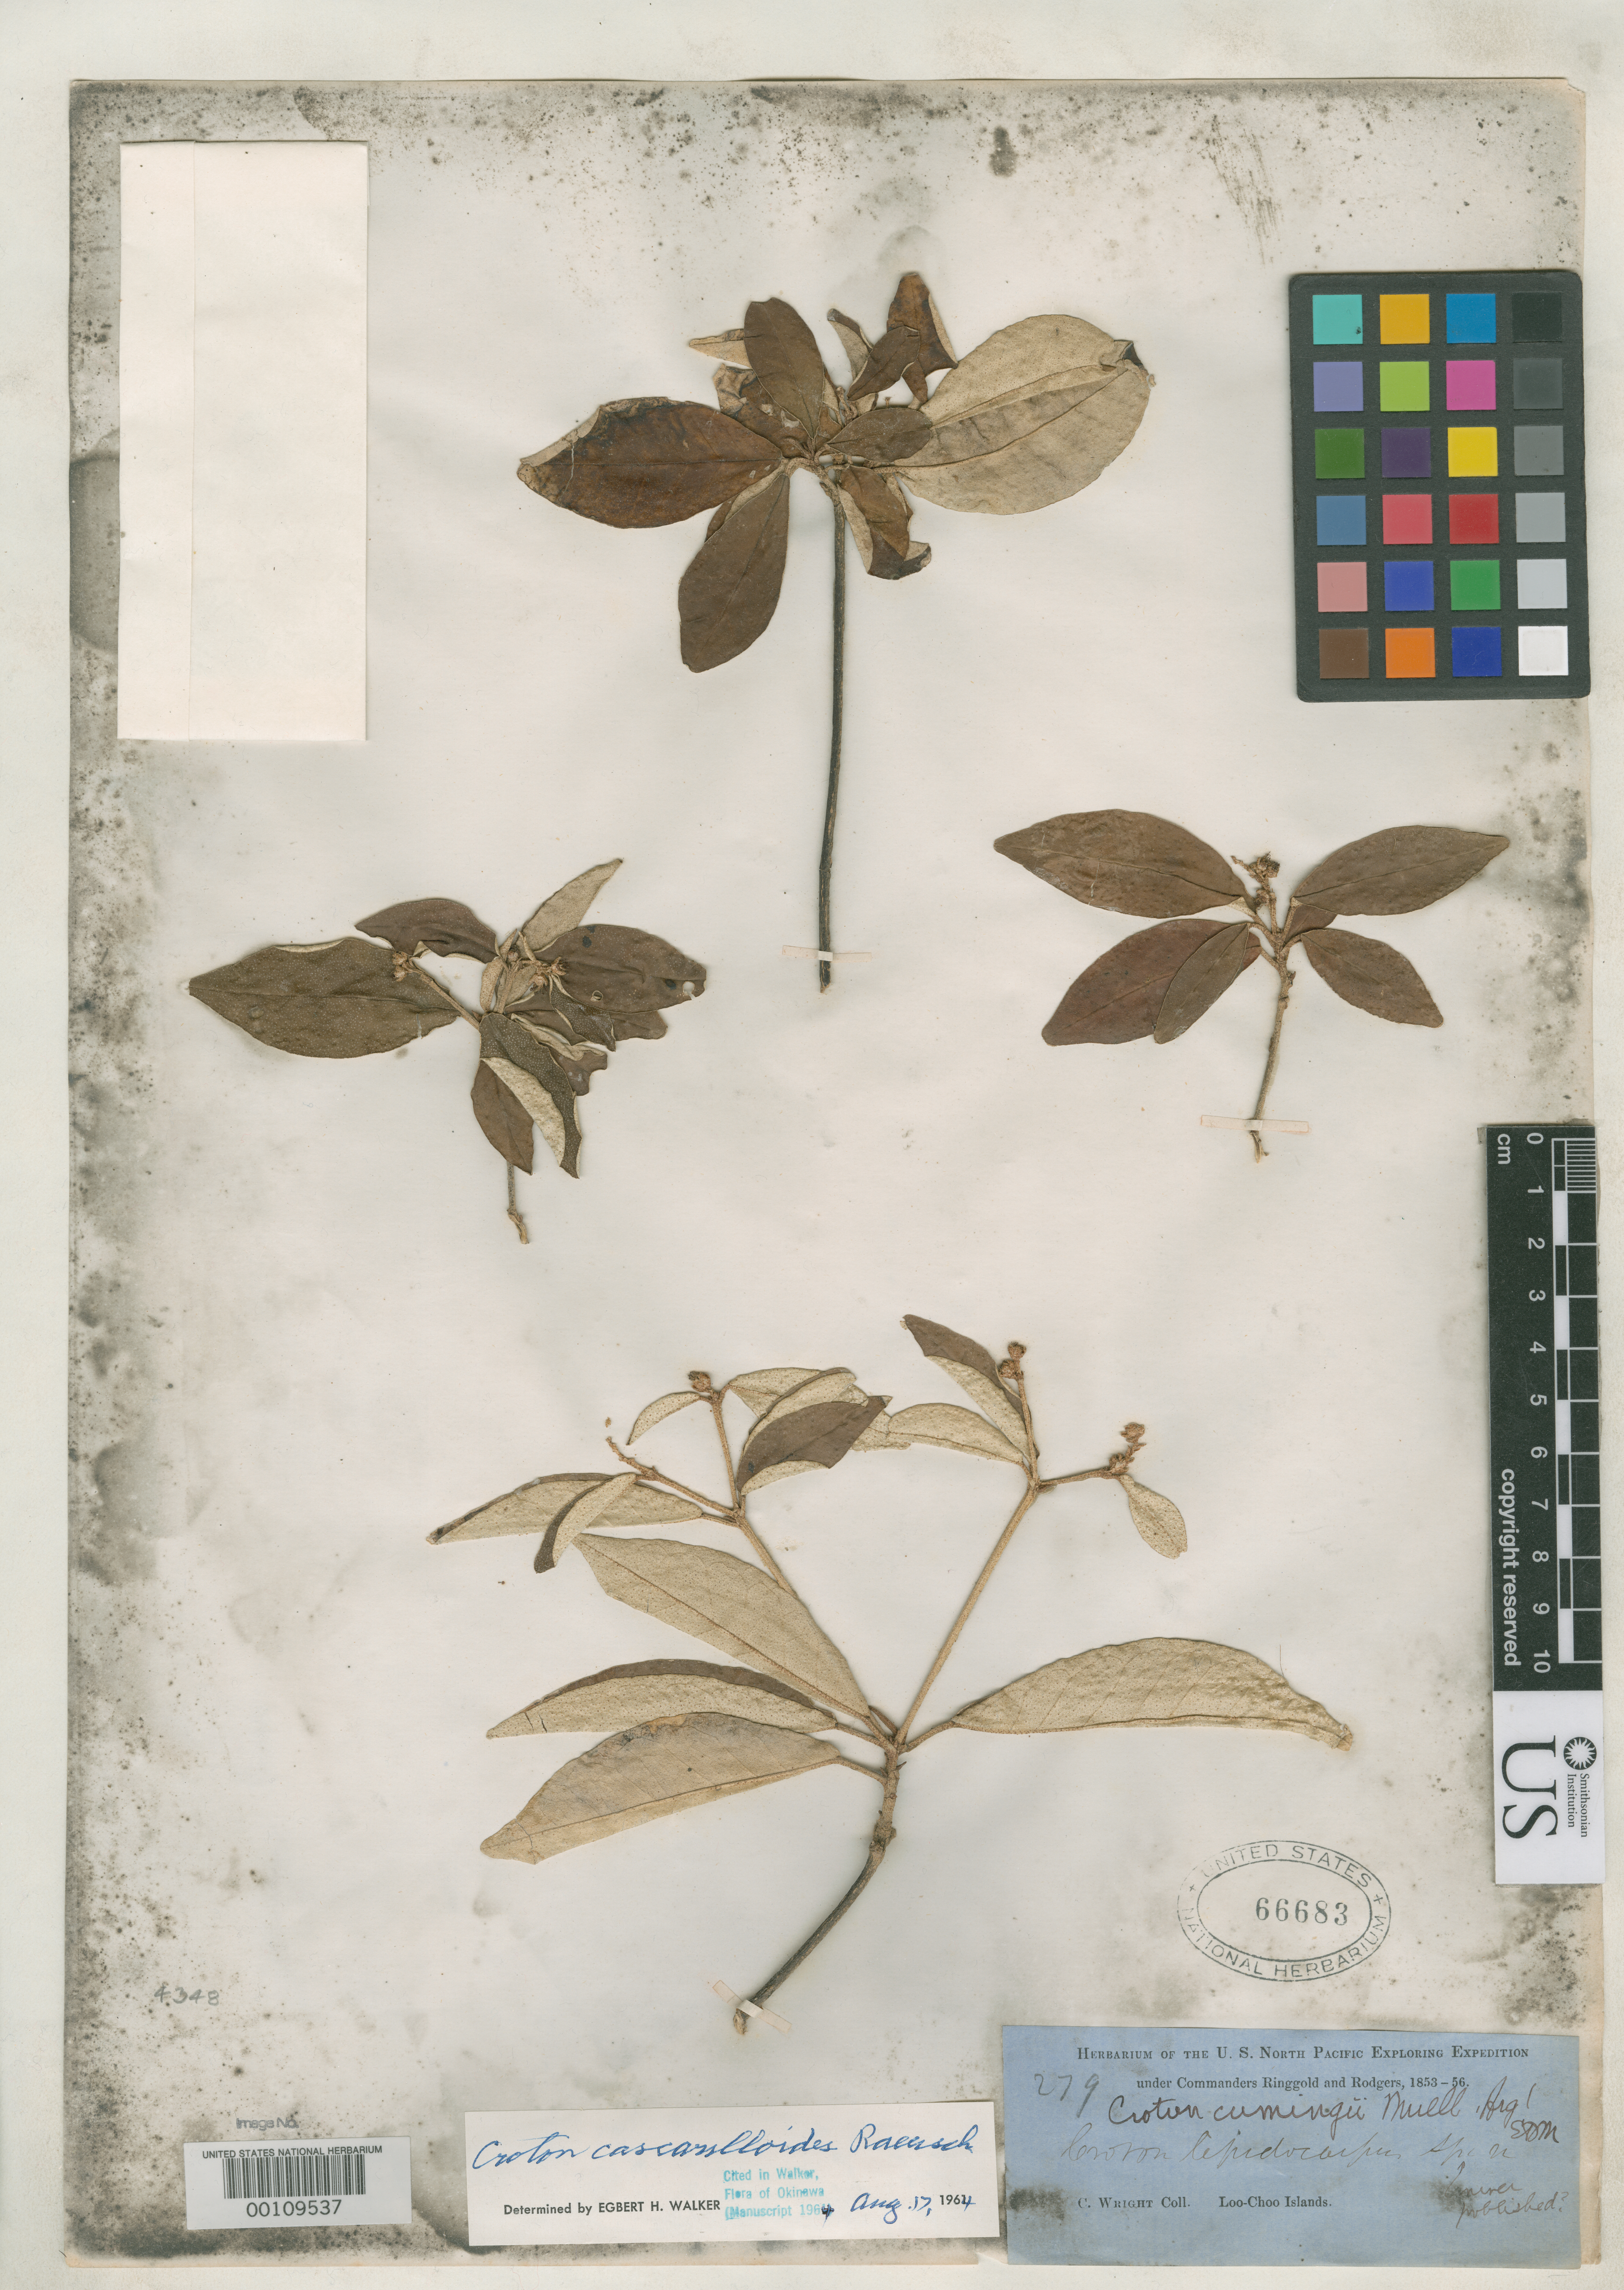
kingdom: Plantae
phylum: Tracheophyta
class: Magnoliopsida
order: Malpighiales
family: Euphorbiaceae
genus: Croton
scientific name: Croton cumingii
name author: Müll. Arg.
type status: Isolectotype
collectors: C. Wright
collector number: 279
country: Japan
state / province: Okinawa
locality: Loo-Choo Islands.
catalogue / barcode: US 66683